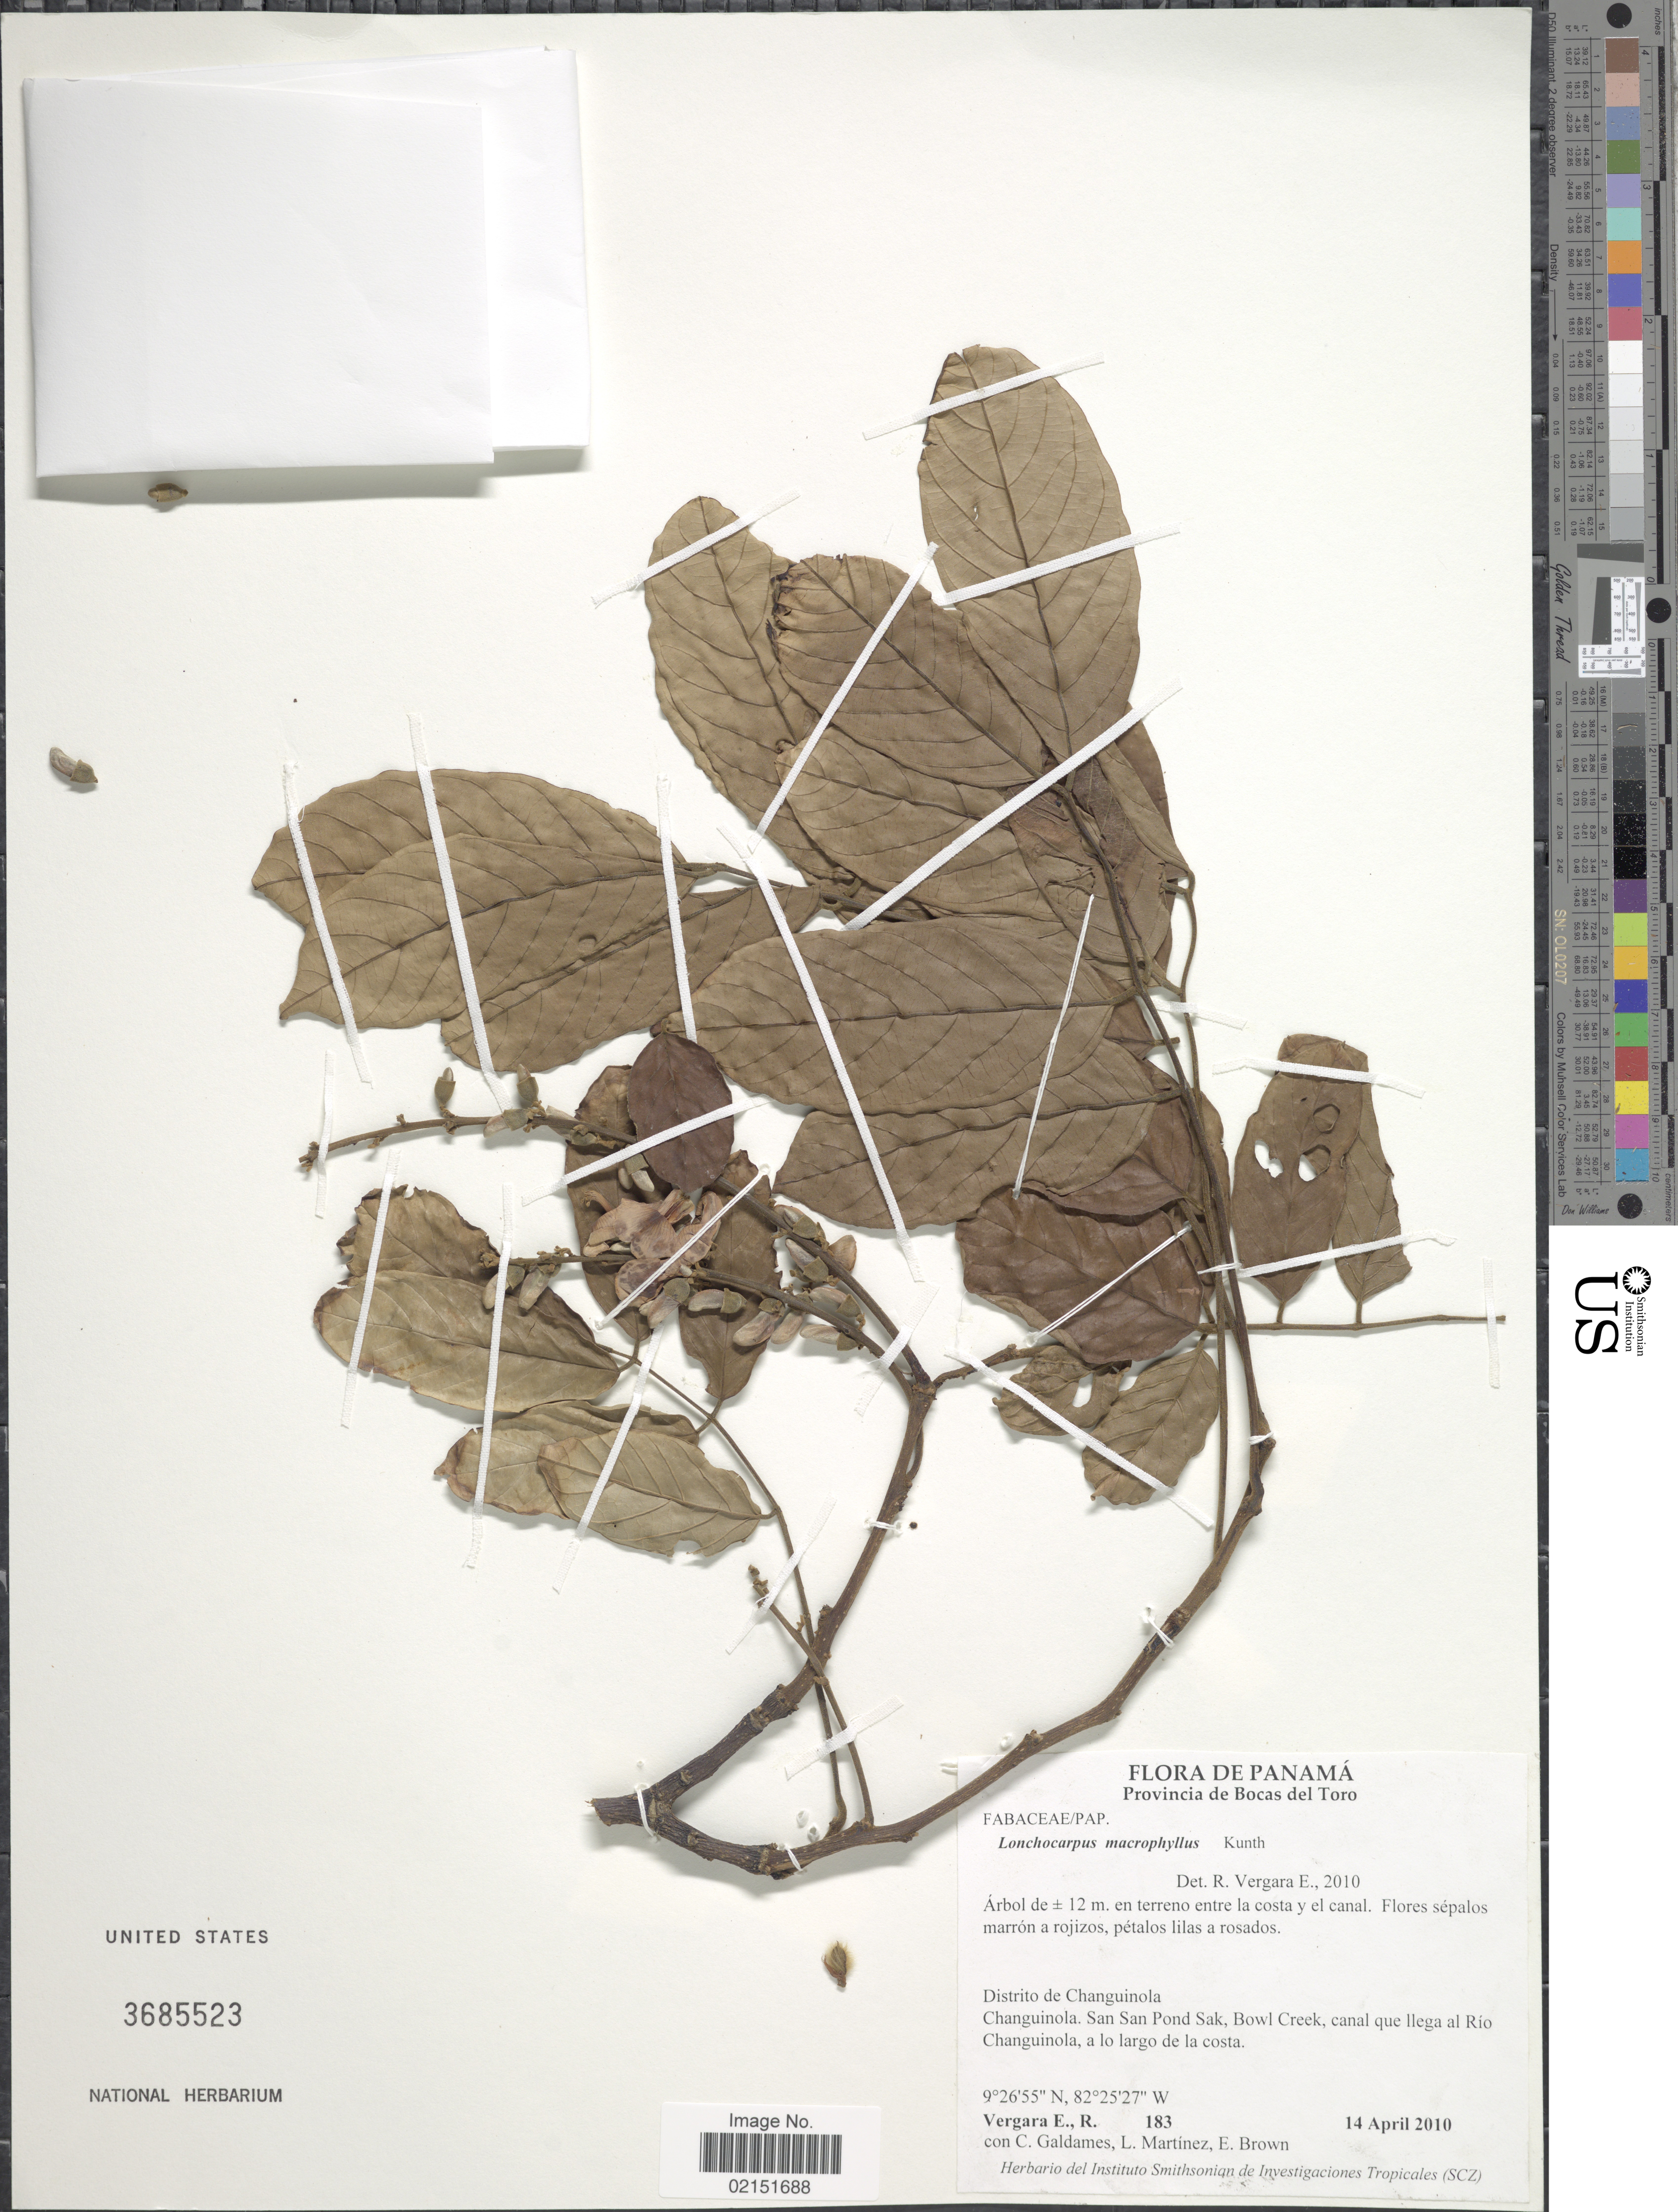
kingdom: Plantae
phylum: Tracheophyta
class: Magnoliopsida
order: Fabales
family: Fabaceae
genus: Lonchocarpus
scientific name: Lonchocarpus macrophyllus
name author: Kunth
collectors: R. Vergara E., C. Galdames, L. Martínez & E. Brown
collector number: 183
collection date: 2010-04-14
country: Panama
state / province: Bocas del Toro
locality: Distrito de Changuinola, Chaguinola, San San Pond Sak, Bowl Creek, canal que llega al Rio Changuinola, a lo largo de la costa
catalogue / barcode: US 3685523